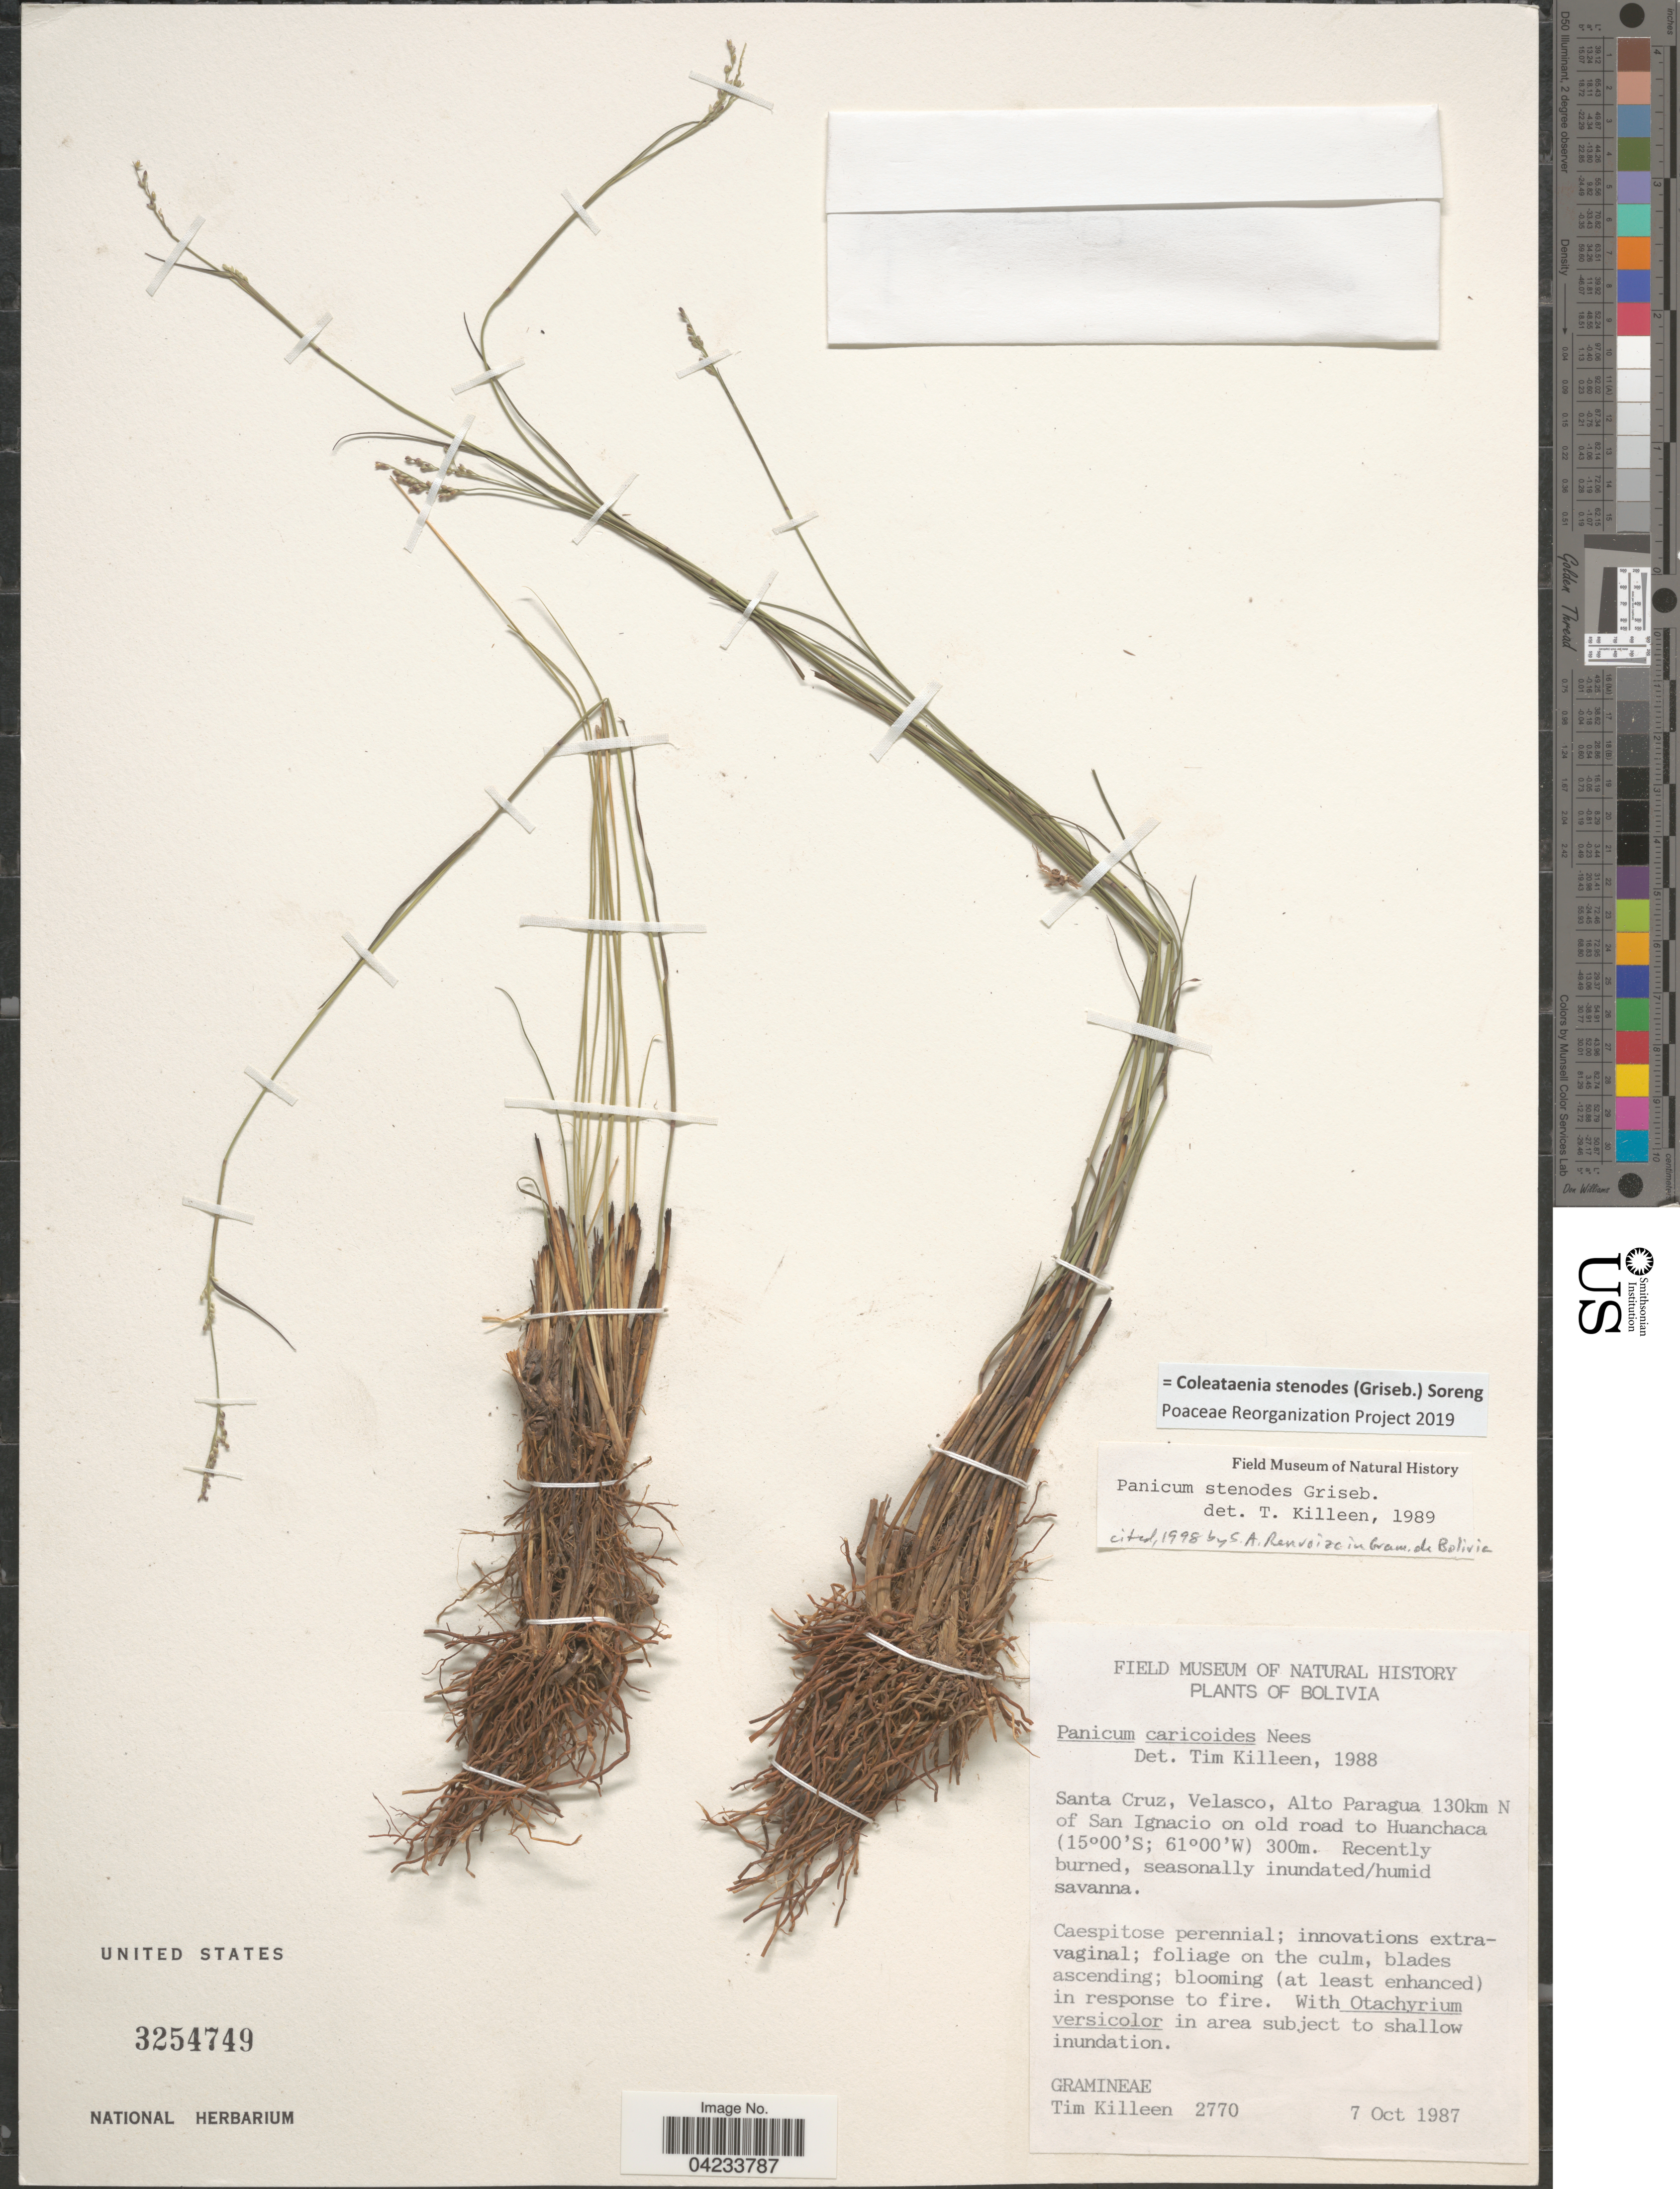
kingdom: Plantae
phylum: Tracheophyta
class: Liliopsida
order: Poales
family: Poaceae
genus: Coleataenia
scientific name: Coleataenia stenodes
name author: (Griseb.) Soreng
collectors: T. J. Killeen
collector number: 2770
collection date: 1987-10-07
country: Bolivia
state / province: Santa Cruz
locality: Santa Cruz, Velasco, Alto Paragua 130km N of San Ignacio on old road to Huanchaca.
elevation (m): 300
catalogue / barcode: US 3254749